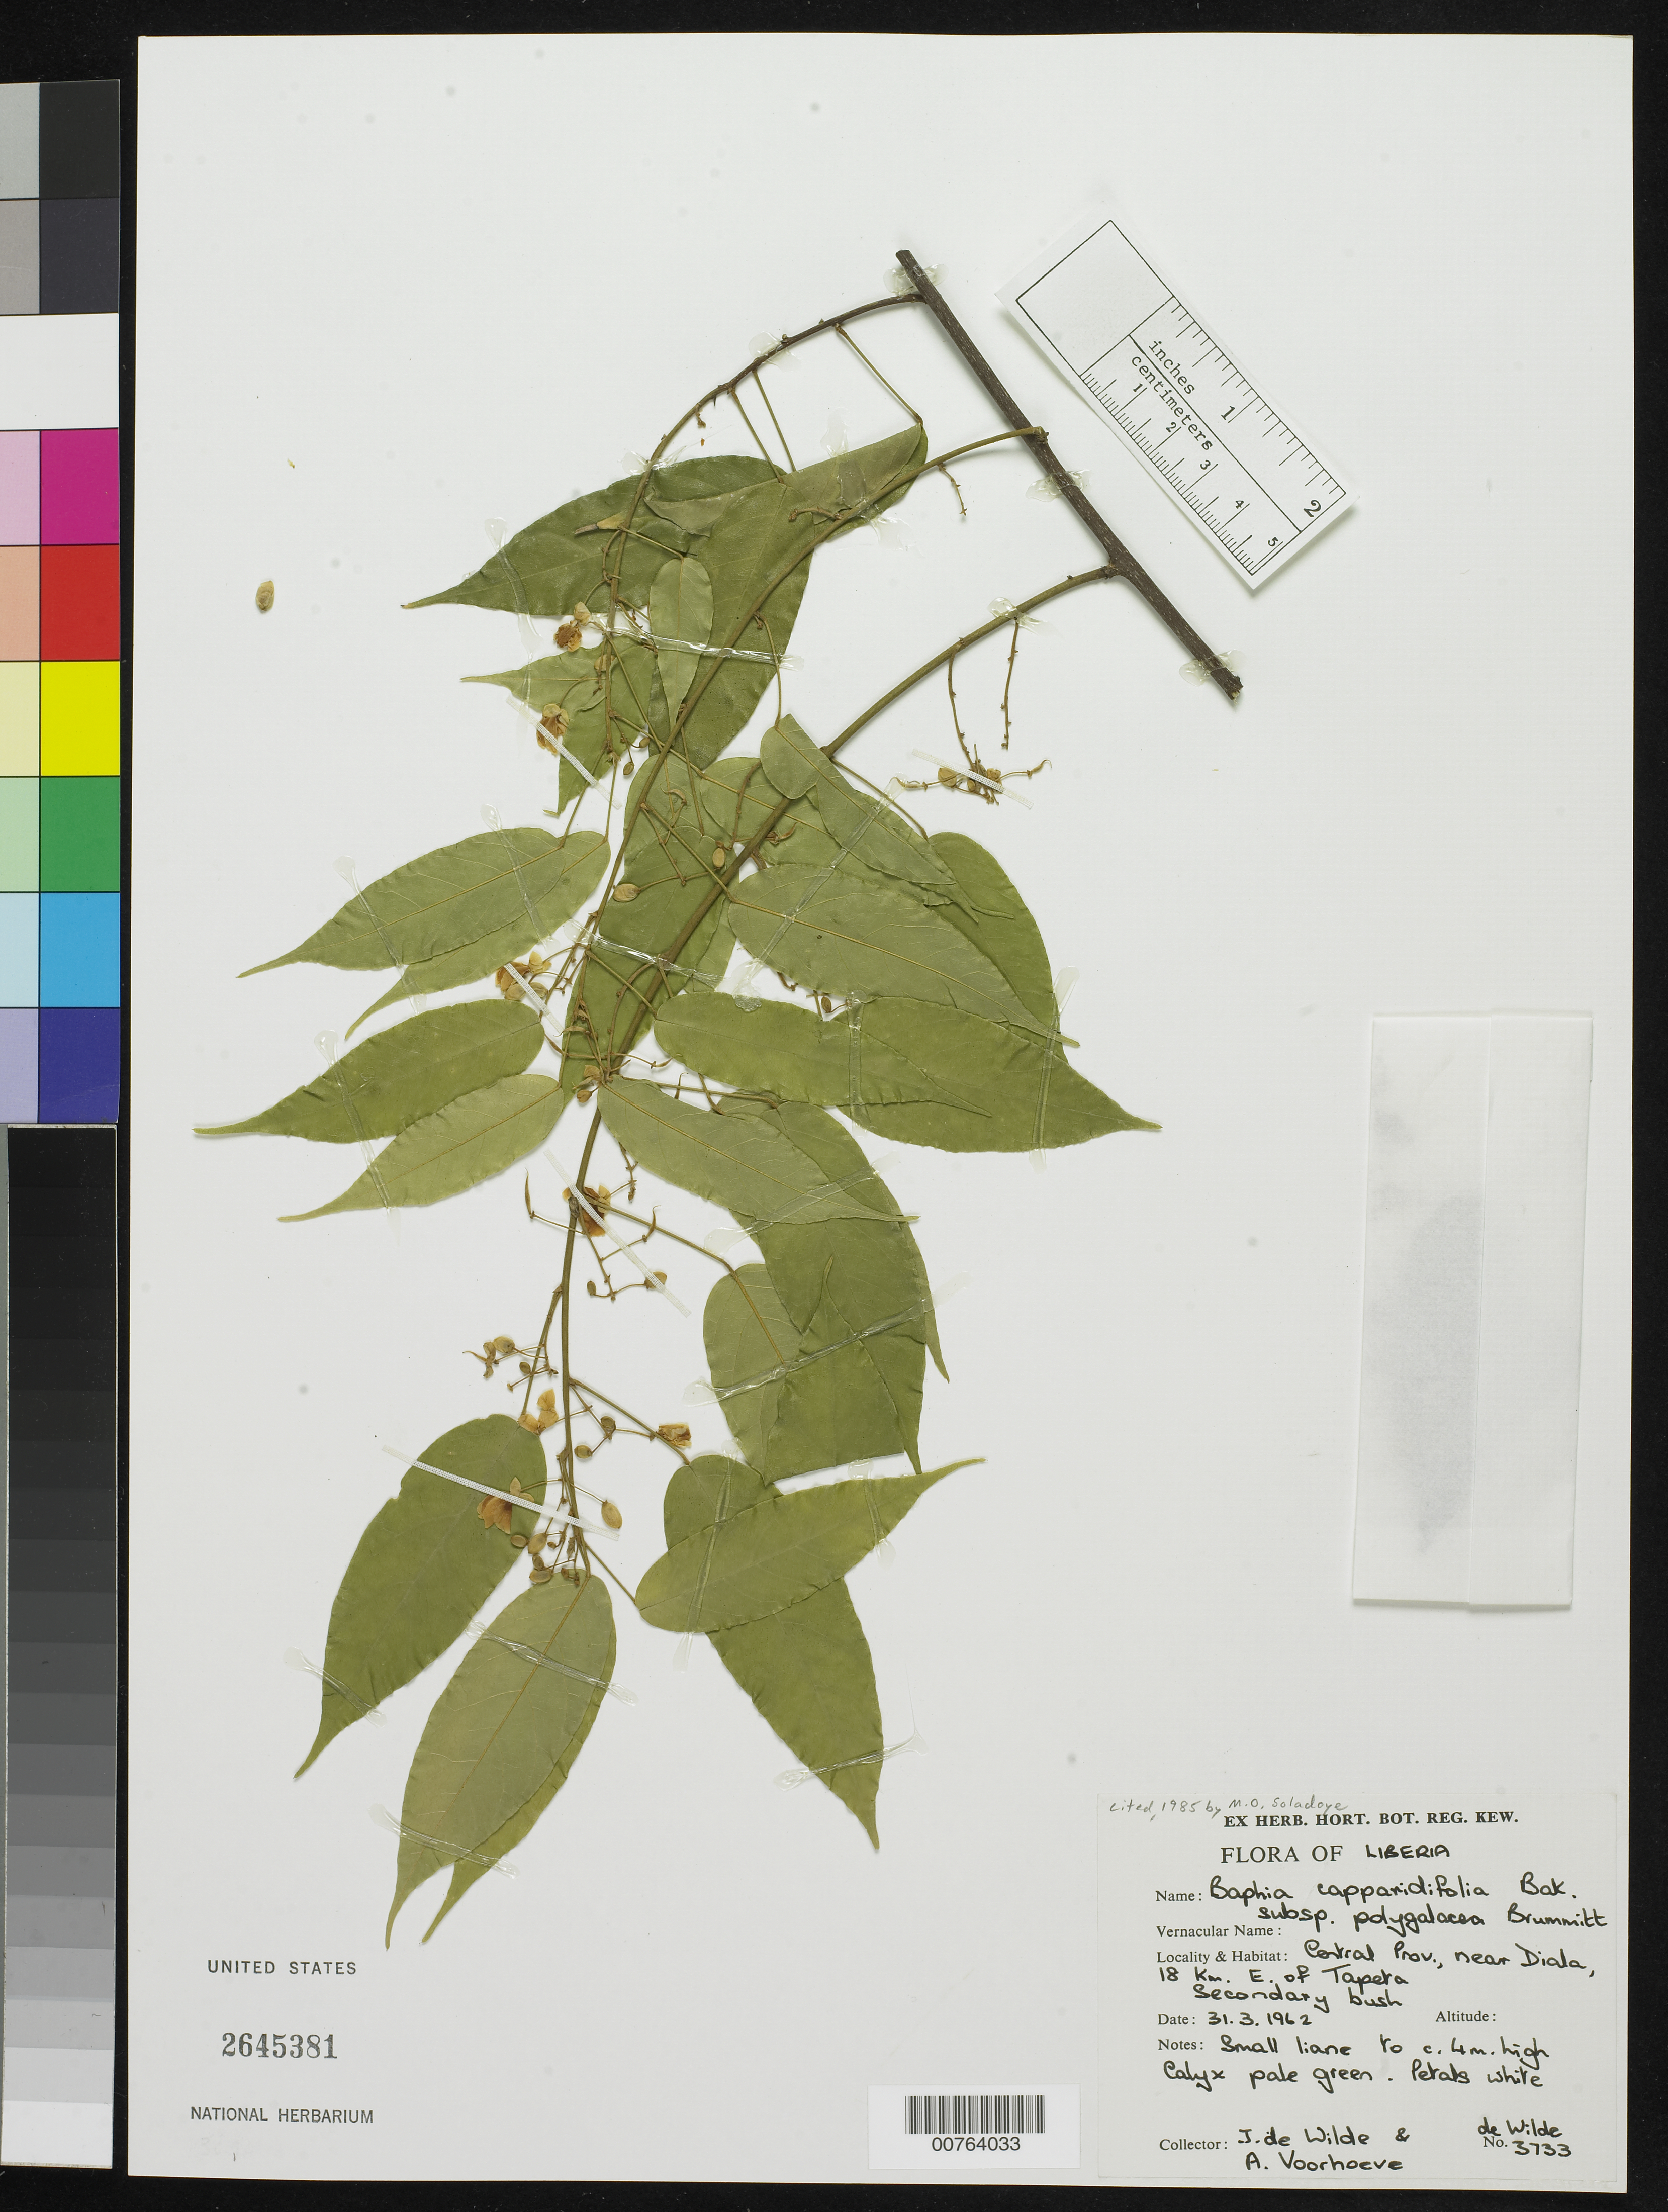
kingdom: Plantae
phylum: Tracheophyta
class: Magnoliopsida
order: Fabales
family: Fabaceae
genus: Baphia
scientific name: Baphia capparidifolia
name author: Baker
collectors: J.J. de Wilde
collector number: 3733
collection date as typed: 31 Mar 1962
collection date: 1962-03-31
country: Liberia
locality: Central Province: near Diala, 18km E of Tapeta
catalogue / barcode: US 2645381